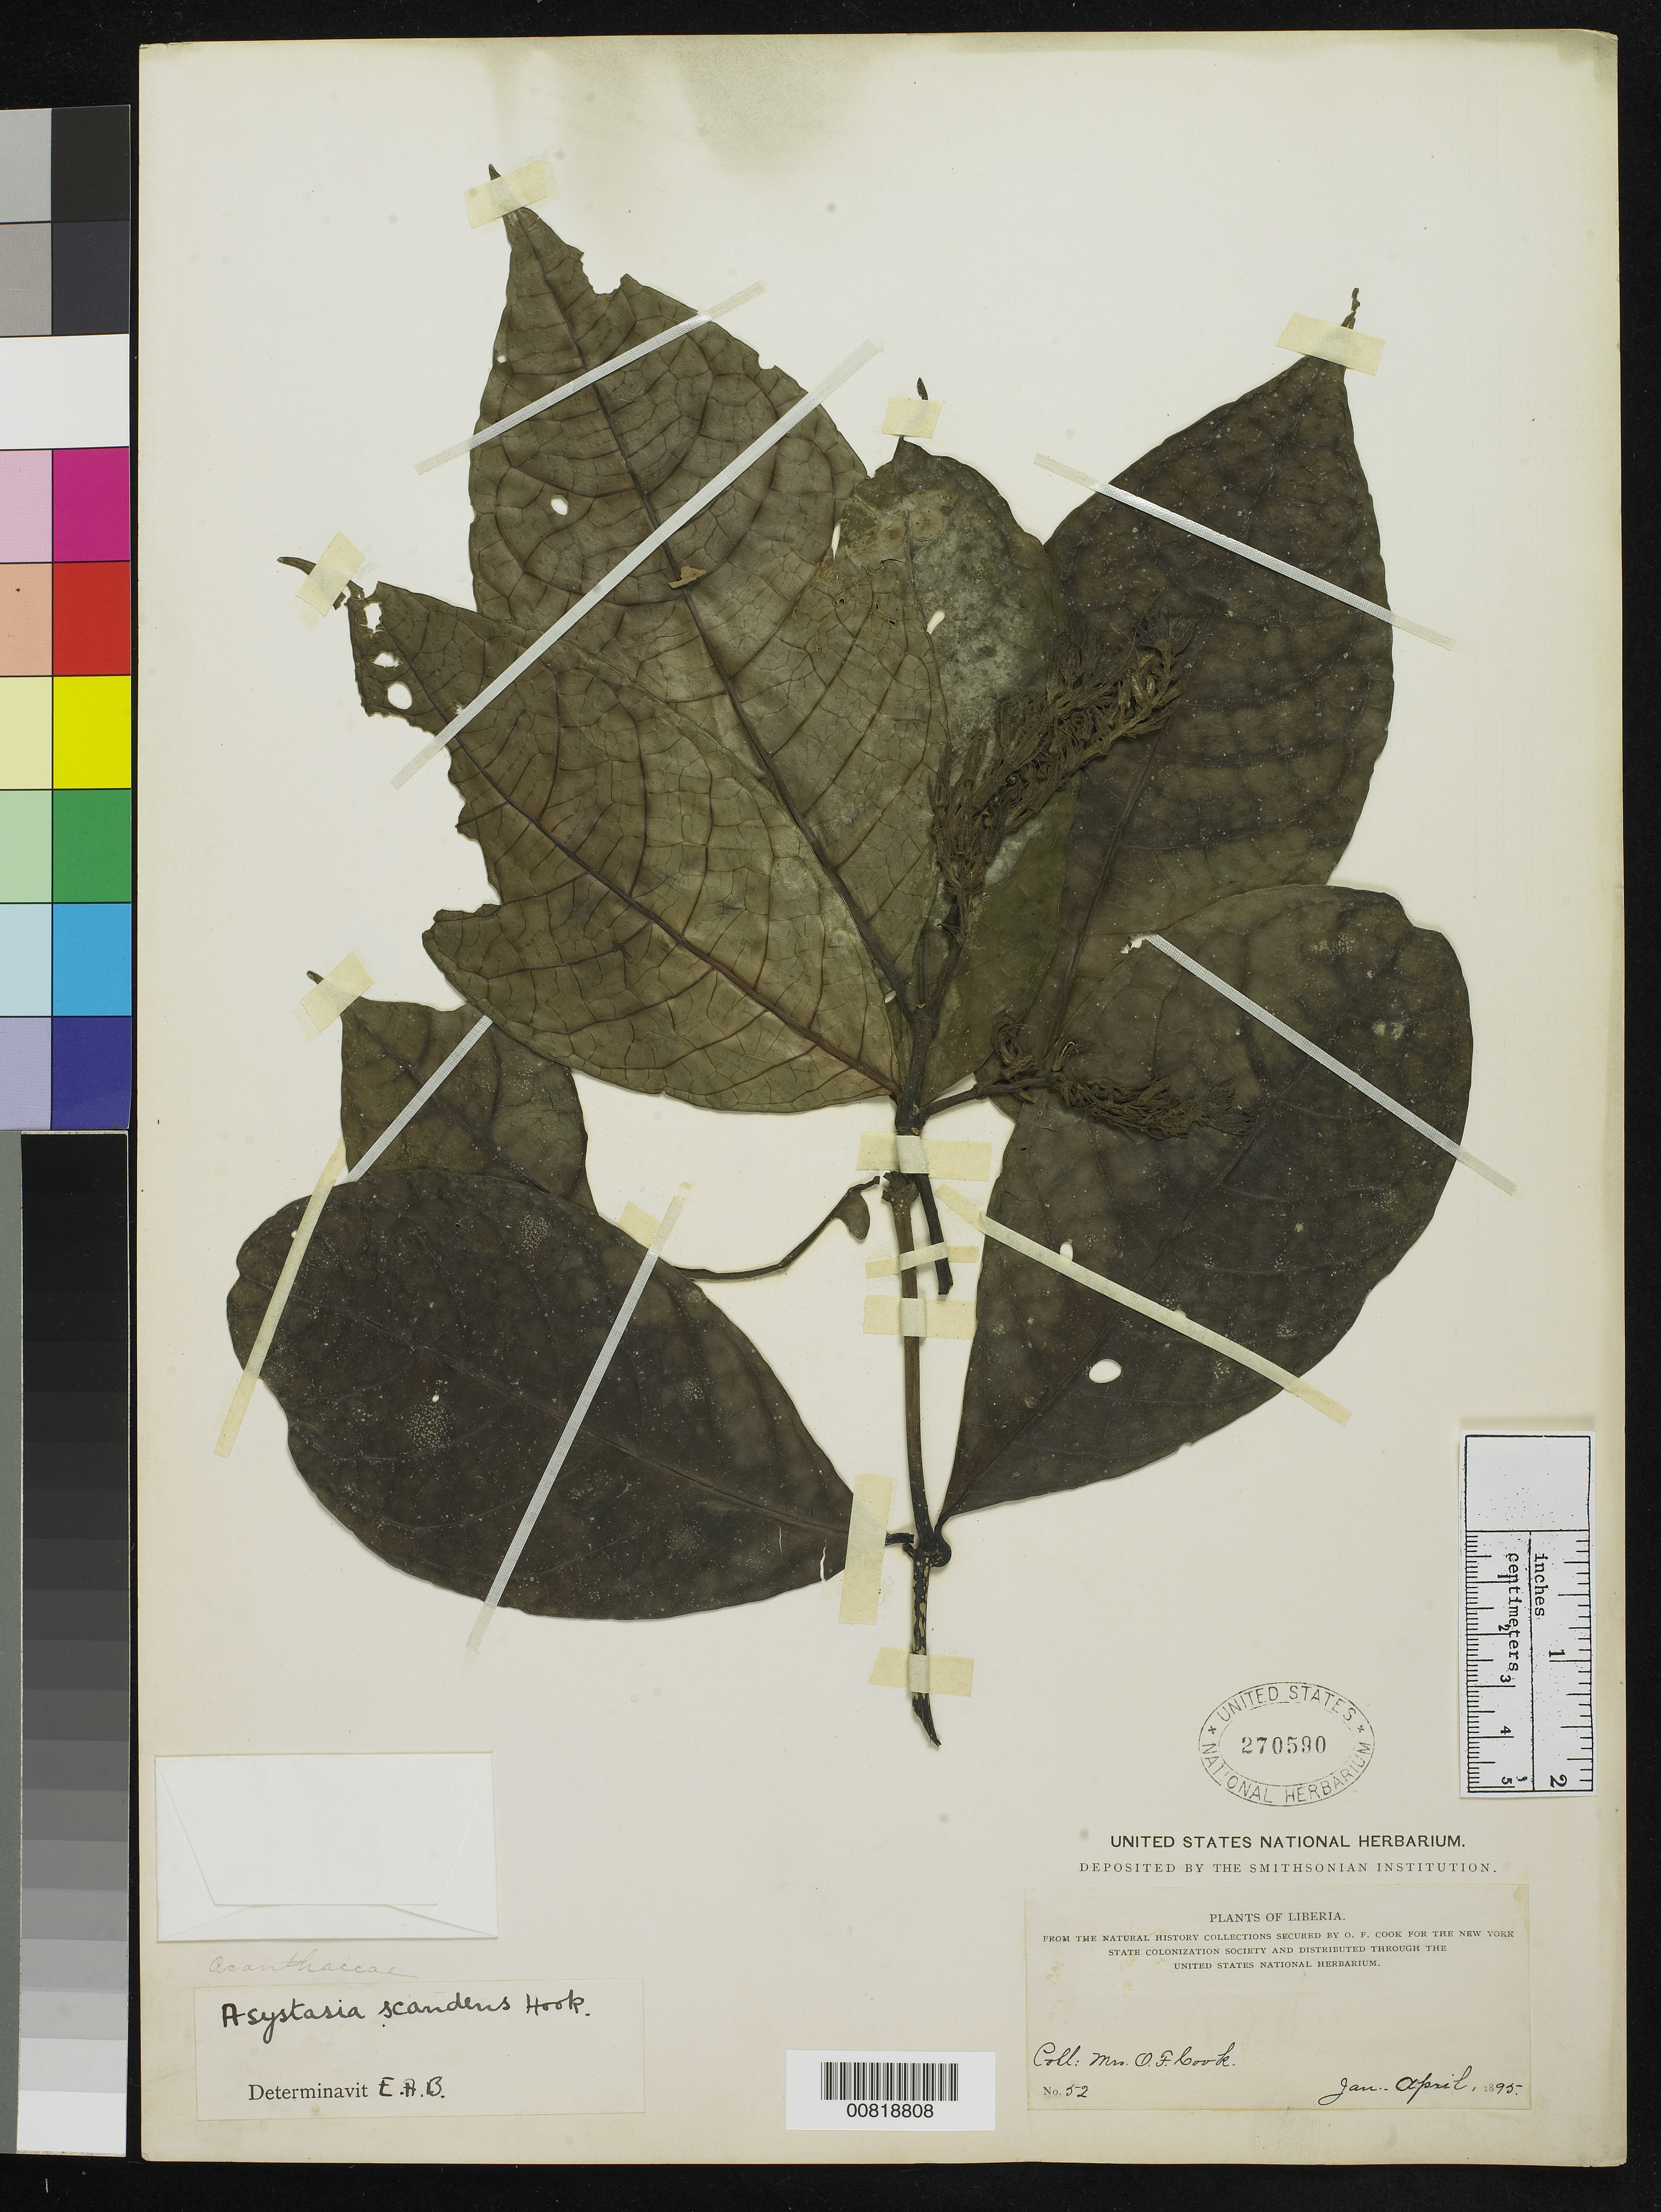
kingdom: Plantae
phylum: Tracheophyta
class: Magnoliopsida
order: Lamiales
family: Acanthaceae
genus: Asystasia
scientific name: Asystasia scandens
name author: Hook.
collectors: Alice C. Cook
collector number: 52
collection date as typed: Jan 1895 to -- Apr 1895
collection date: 1895-01/1895-04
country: Liberia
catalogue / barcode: US 270590